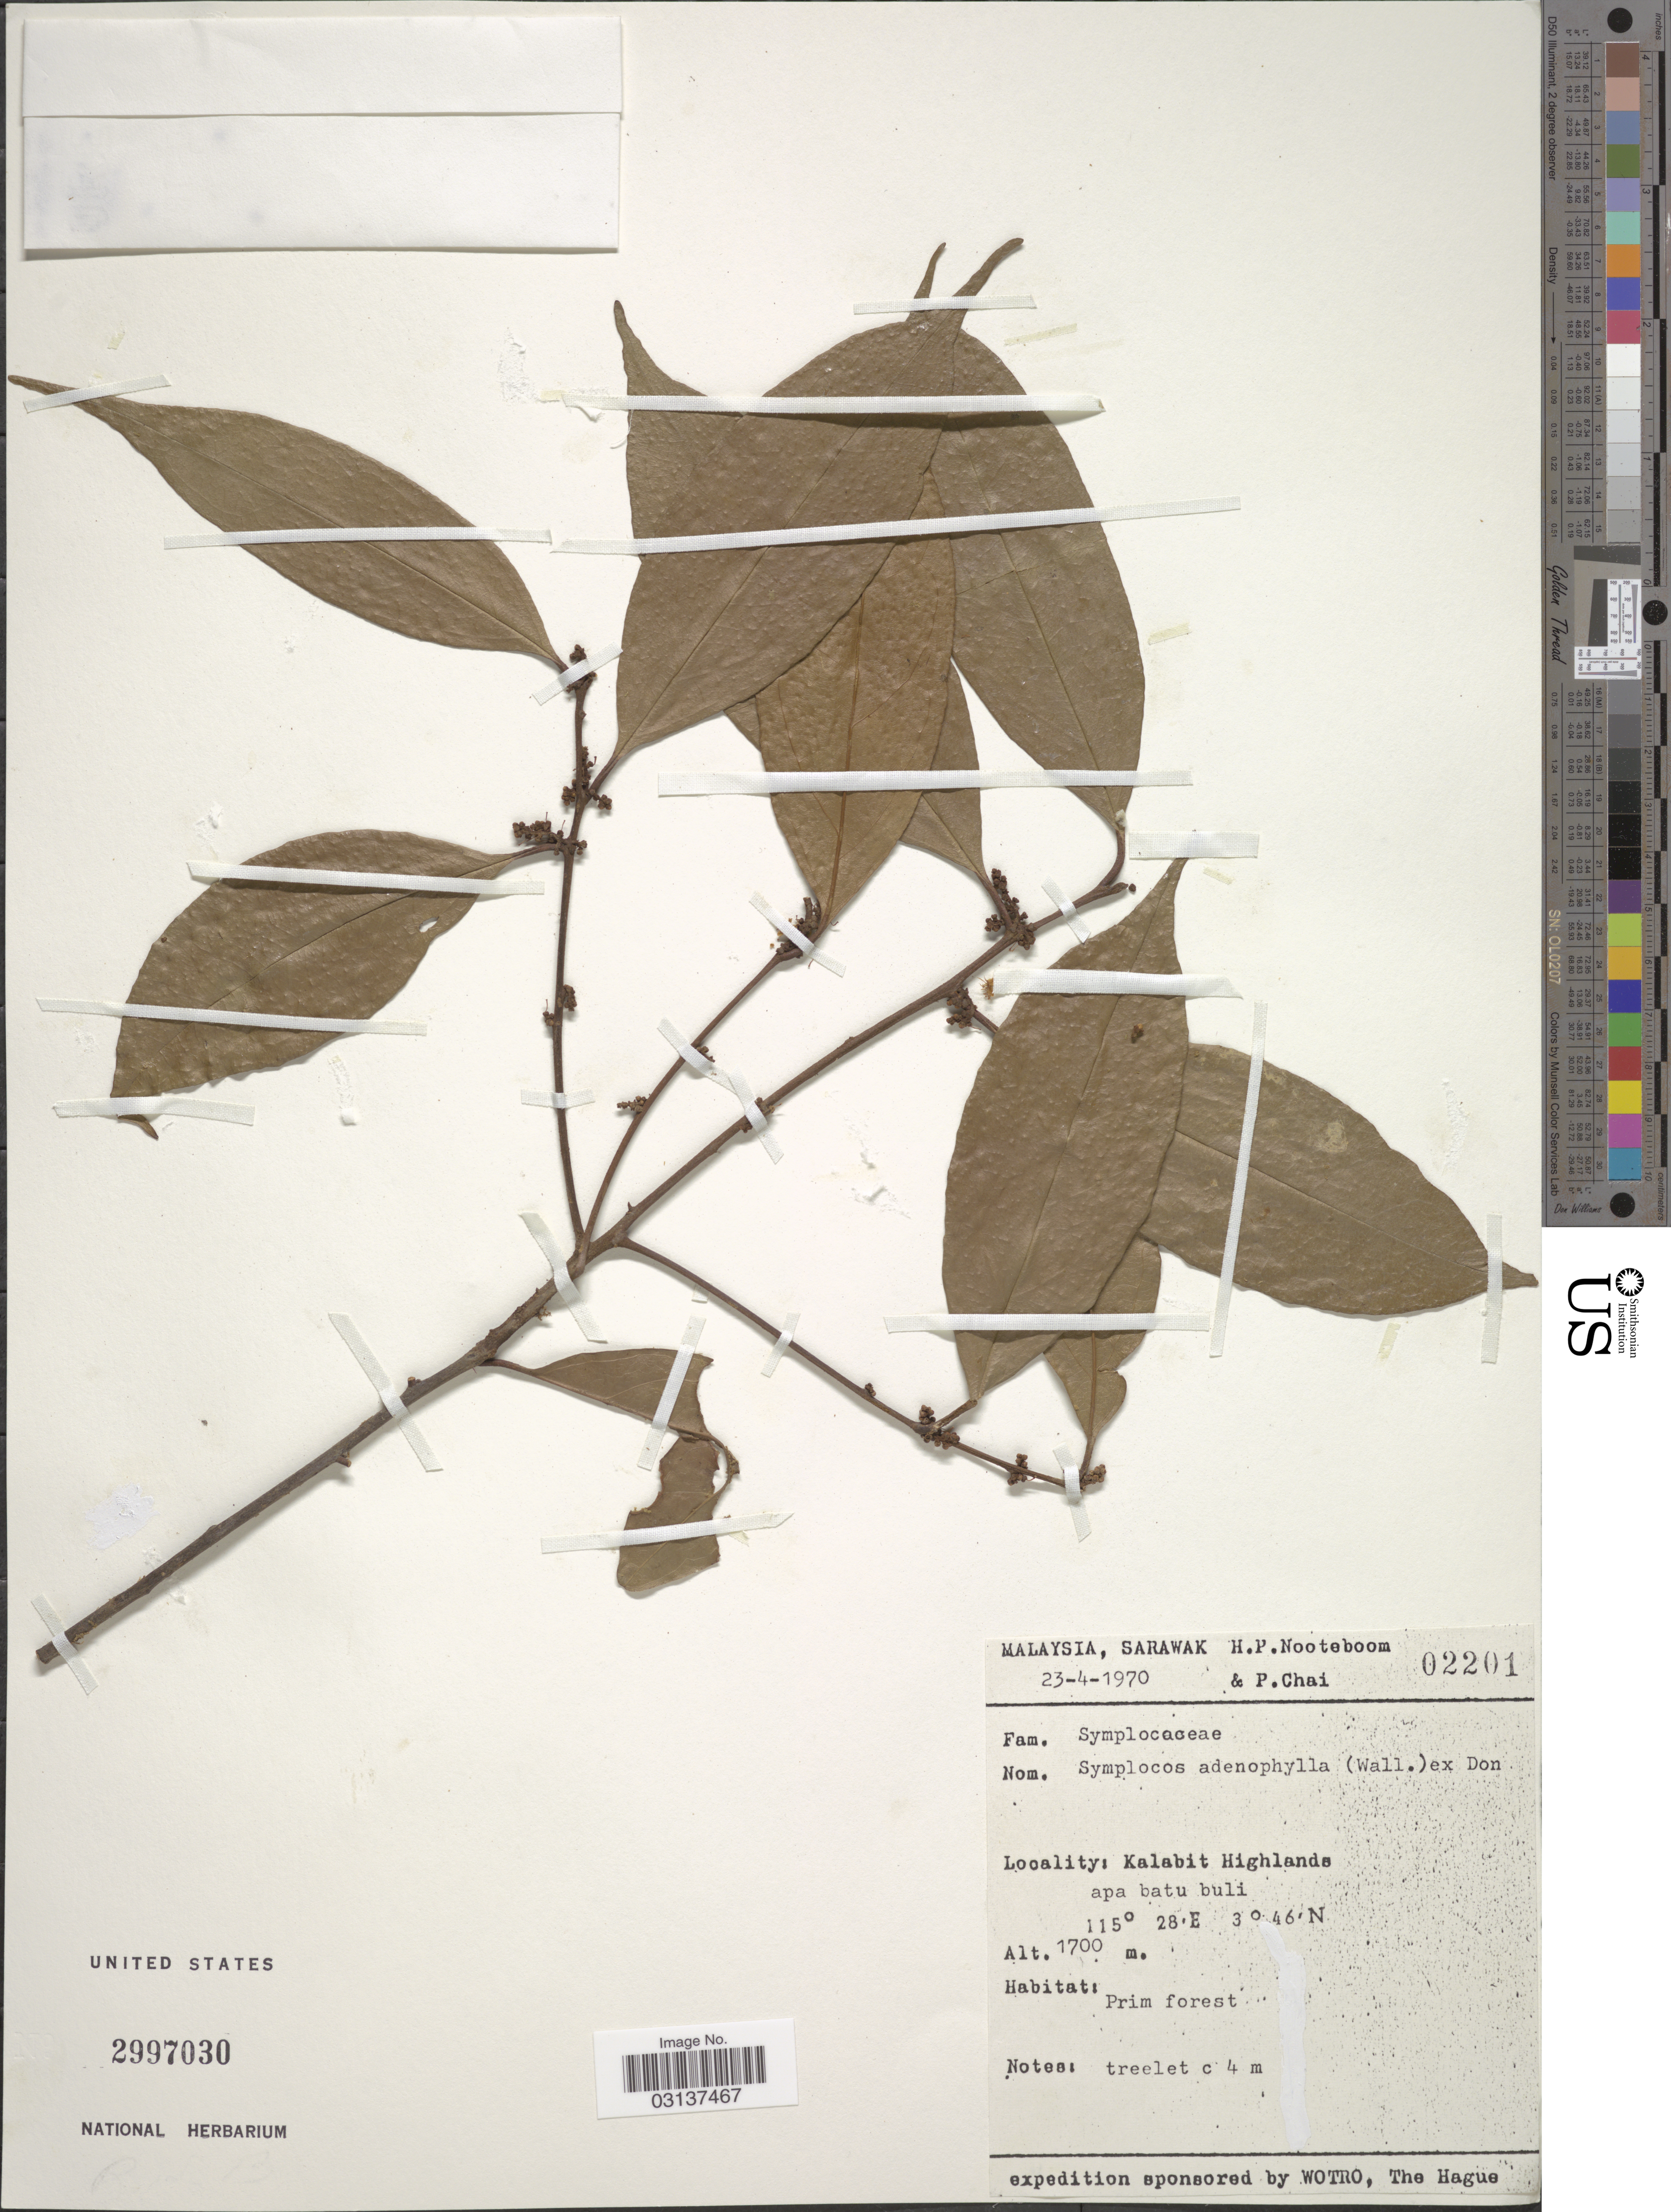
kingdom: Plantae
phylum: Tracheophyta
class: Magnoliopsida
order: Ericales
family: Symplocaceae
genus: Symplocos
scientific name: Symplocos adenophylla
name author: Wall. ex G. Don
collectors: H. P. Nooteboom & P. Chai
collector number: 02201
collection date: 1970-04-23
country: Malaysia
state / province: Sarawak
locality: Kalabit Highlands, apa batu buli.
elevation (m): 1700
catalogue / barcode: US 2997030